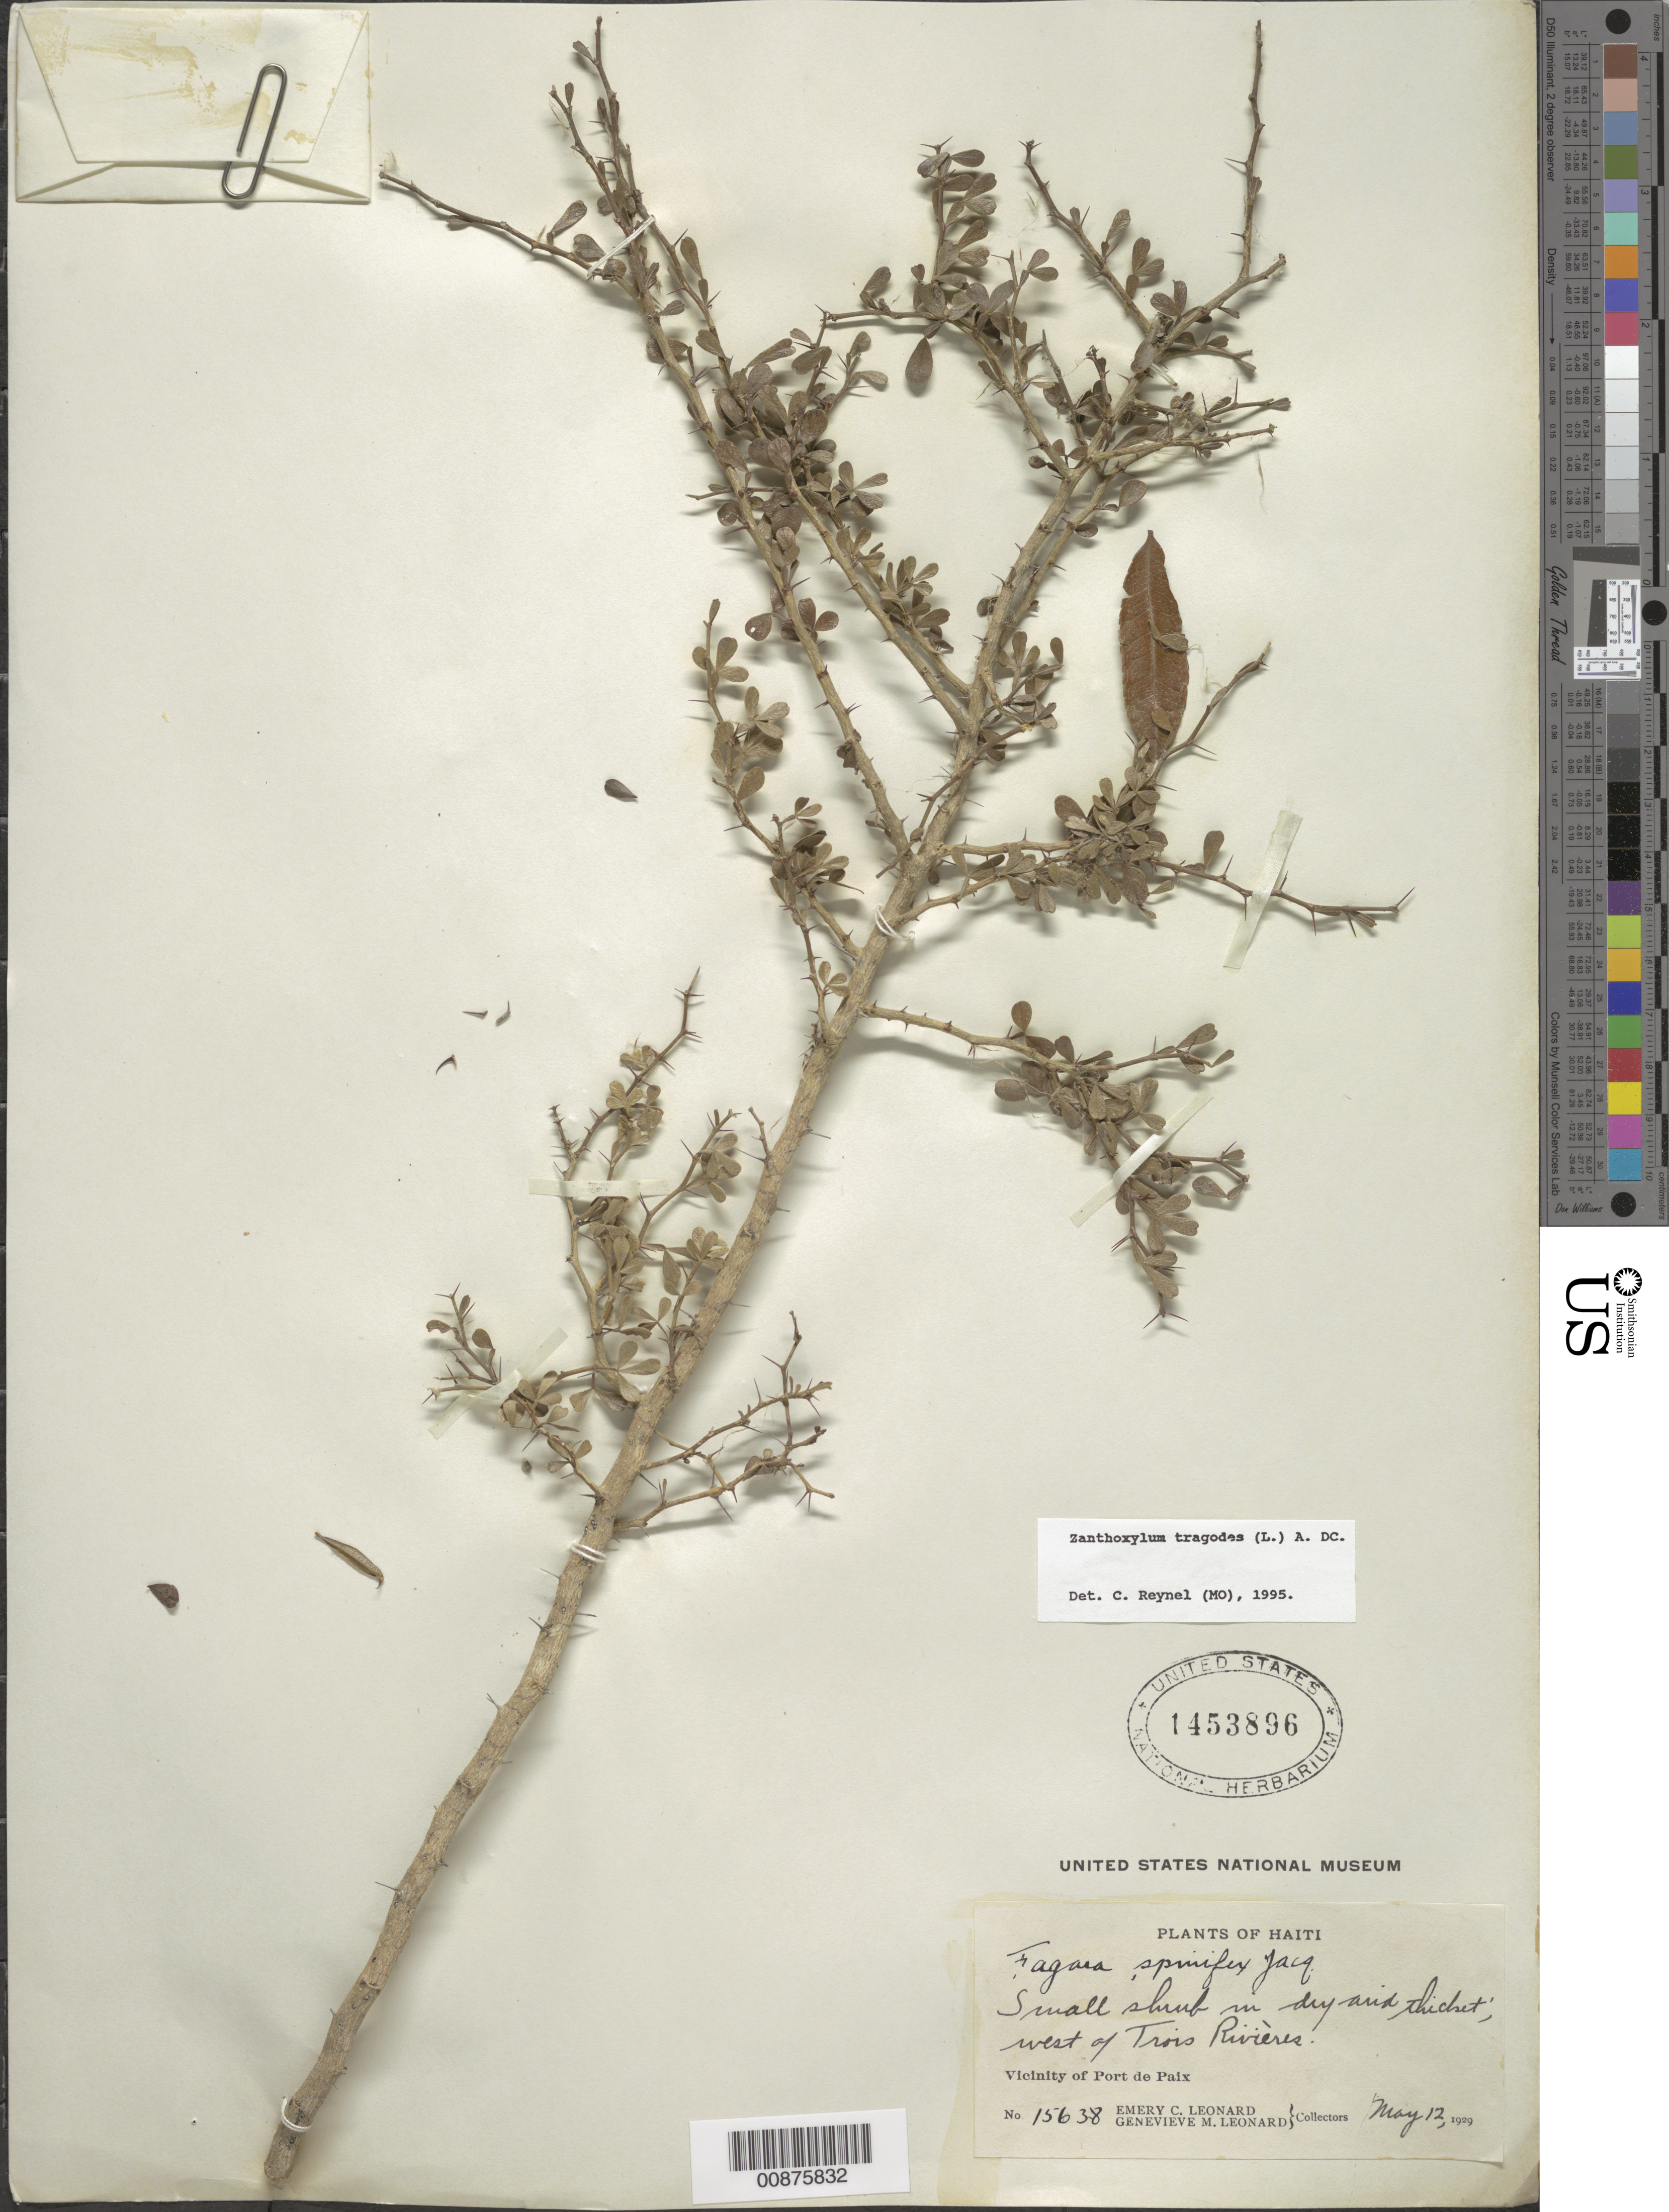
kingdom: Plantae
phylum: Tracheophyta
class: Magnoliopsida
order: Sapindales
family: Rutaceae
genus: Zanthoxylum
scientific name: Zanthoxylum tragodes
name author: (L.) DC.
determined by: Reynel, Carlos A., (MO), Missouri Botanical Garden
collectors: E. C. Leonard & G. M. Leonard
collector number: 15638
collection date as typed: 12 May 1929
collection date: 1929-05-12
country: Haiti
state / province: Nord-Ouest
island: Hispaniola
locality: Vicinity of Port de Paix, W of Trois Rivières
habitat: In dry arid thicket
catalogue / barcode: US 1453896